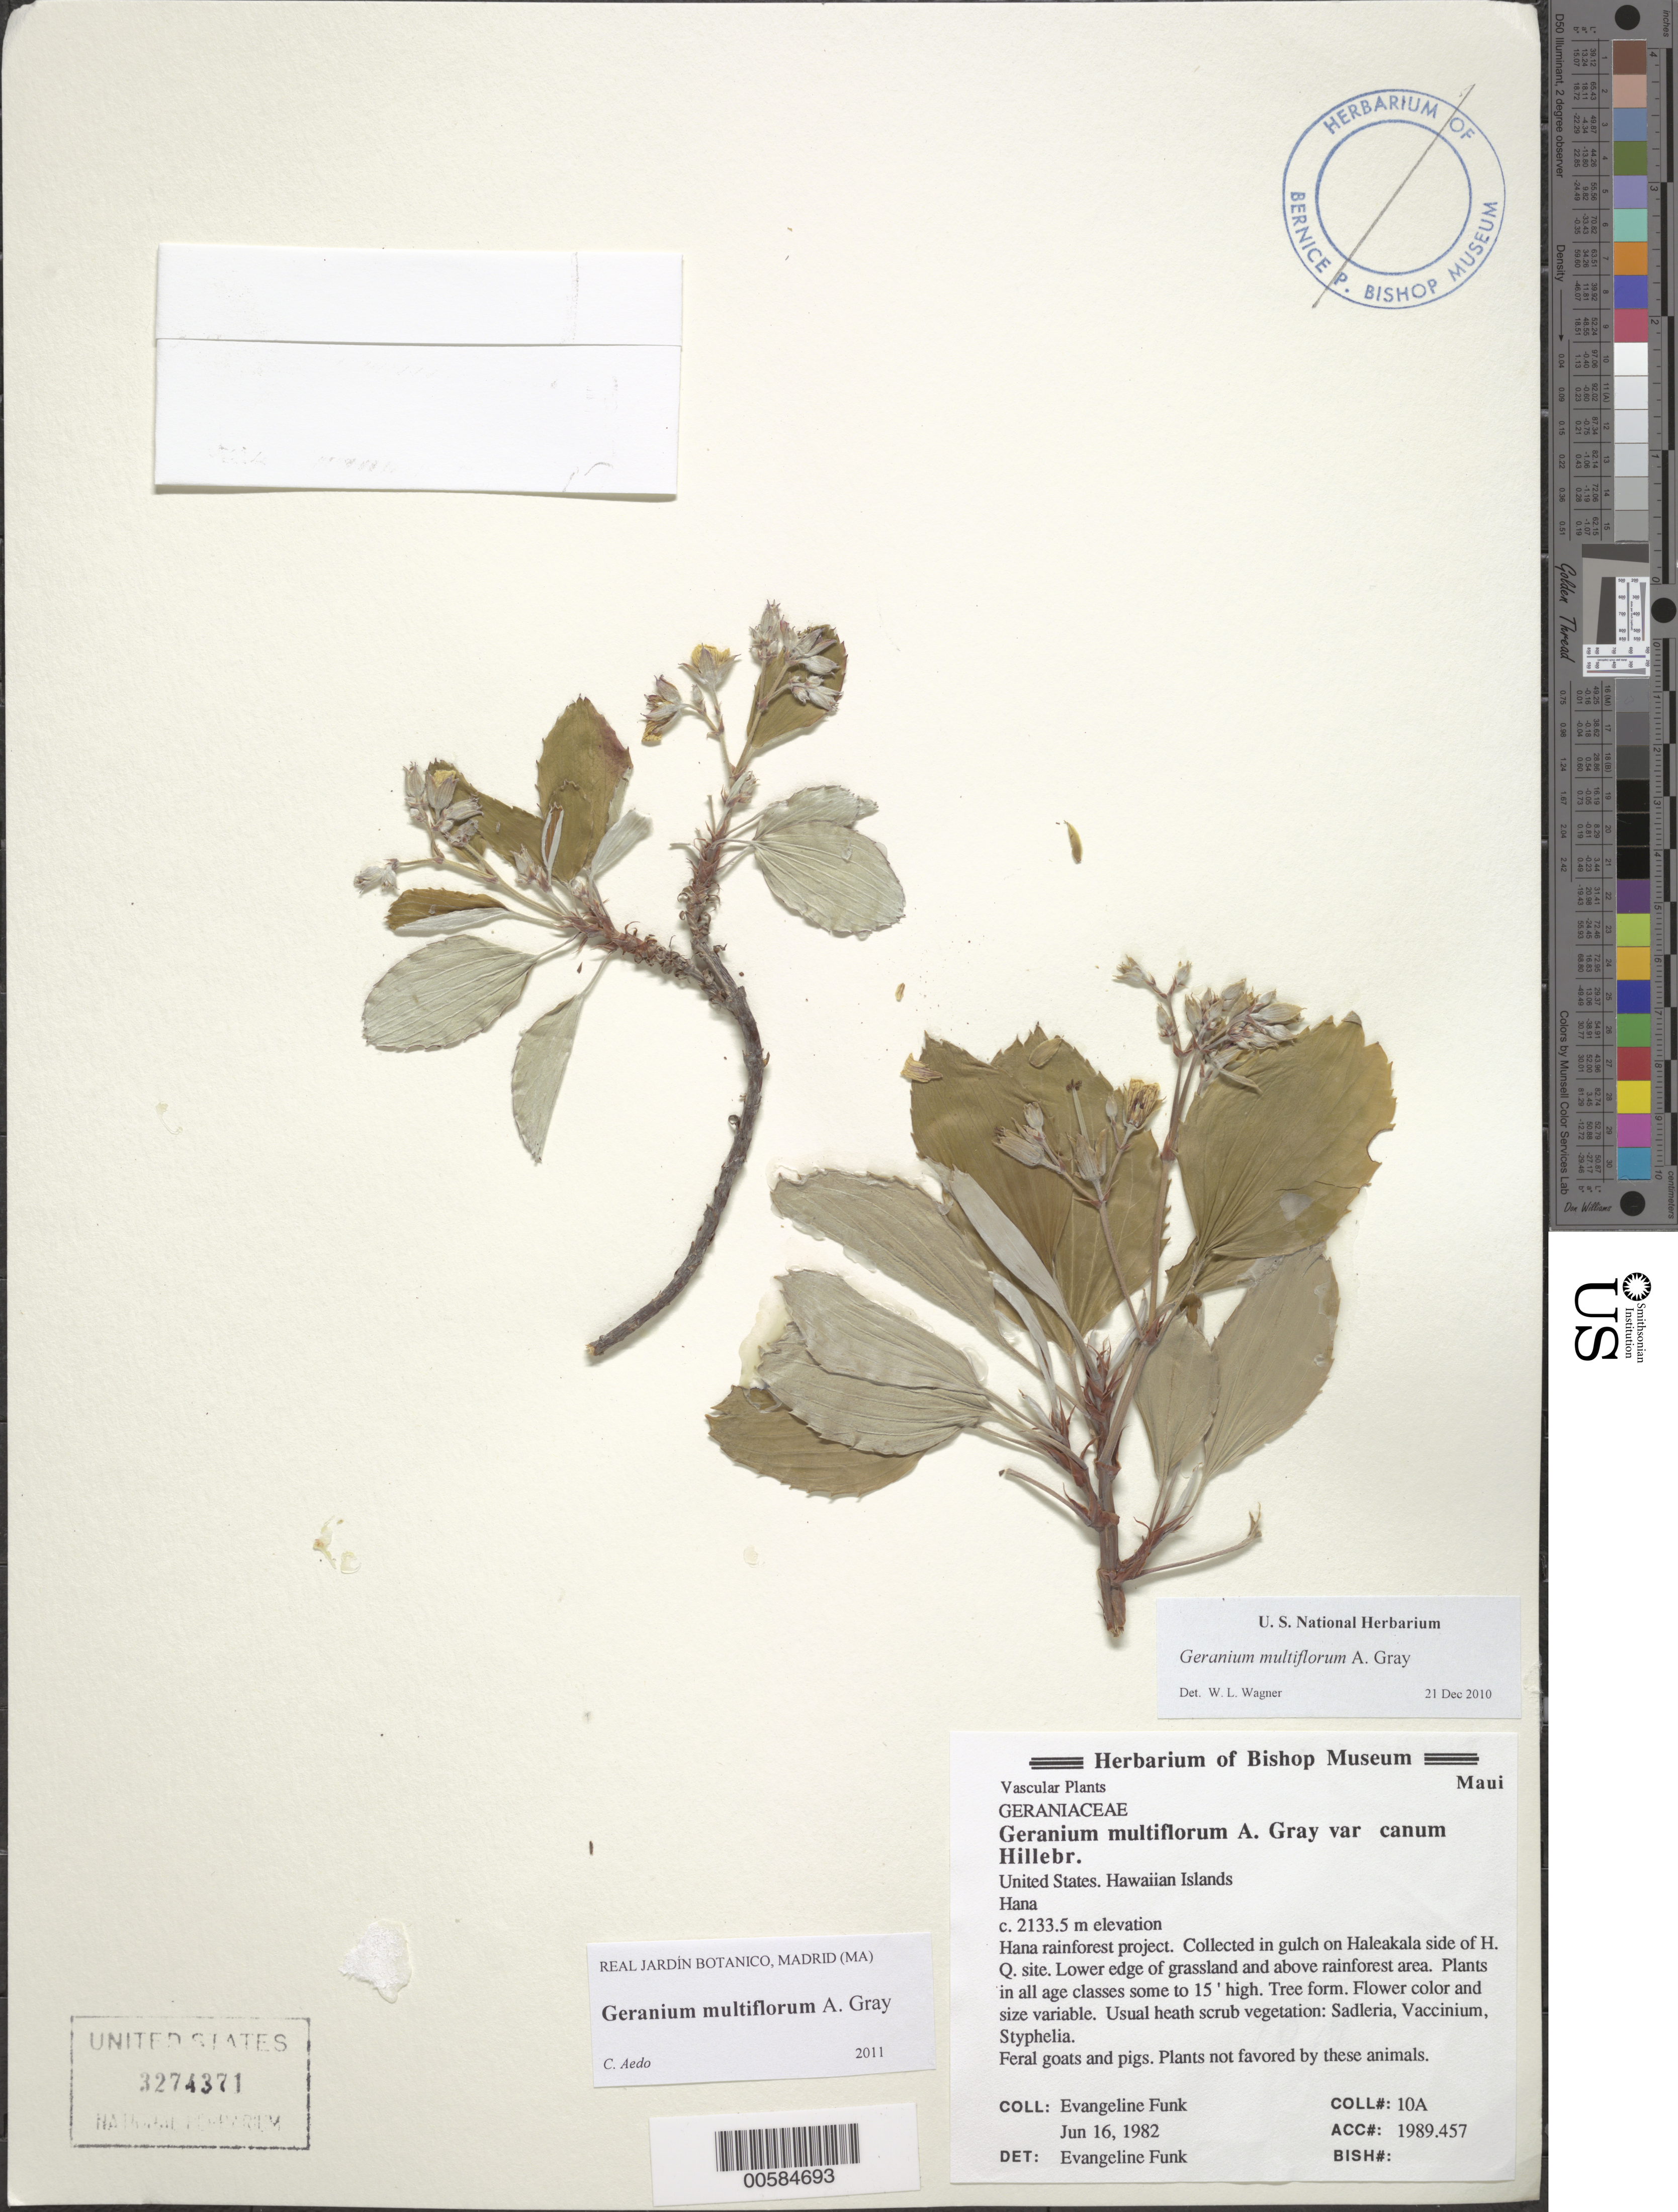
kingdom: Plantae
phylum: Tracheophyta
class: Magnoliopsida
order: Geraniales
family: Geraniaceae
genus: Geranium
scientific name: Geranium multiflorum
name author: A. Gray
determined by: Aedo, C.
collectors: E. Funk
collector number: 10A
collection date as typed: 16 Jun 1982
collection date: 1982-06-16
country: United States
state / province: Hawaii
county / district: Maui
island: Maui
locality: Hana, Hana rainforest project, gulch on Haleakala side of H.Q. site.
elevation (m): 2133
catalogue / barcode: US 3274371